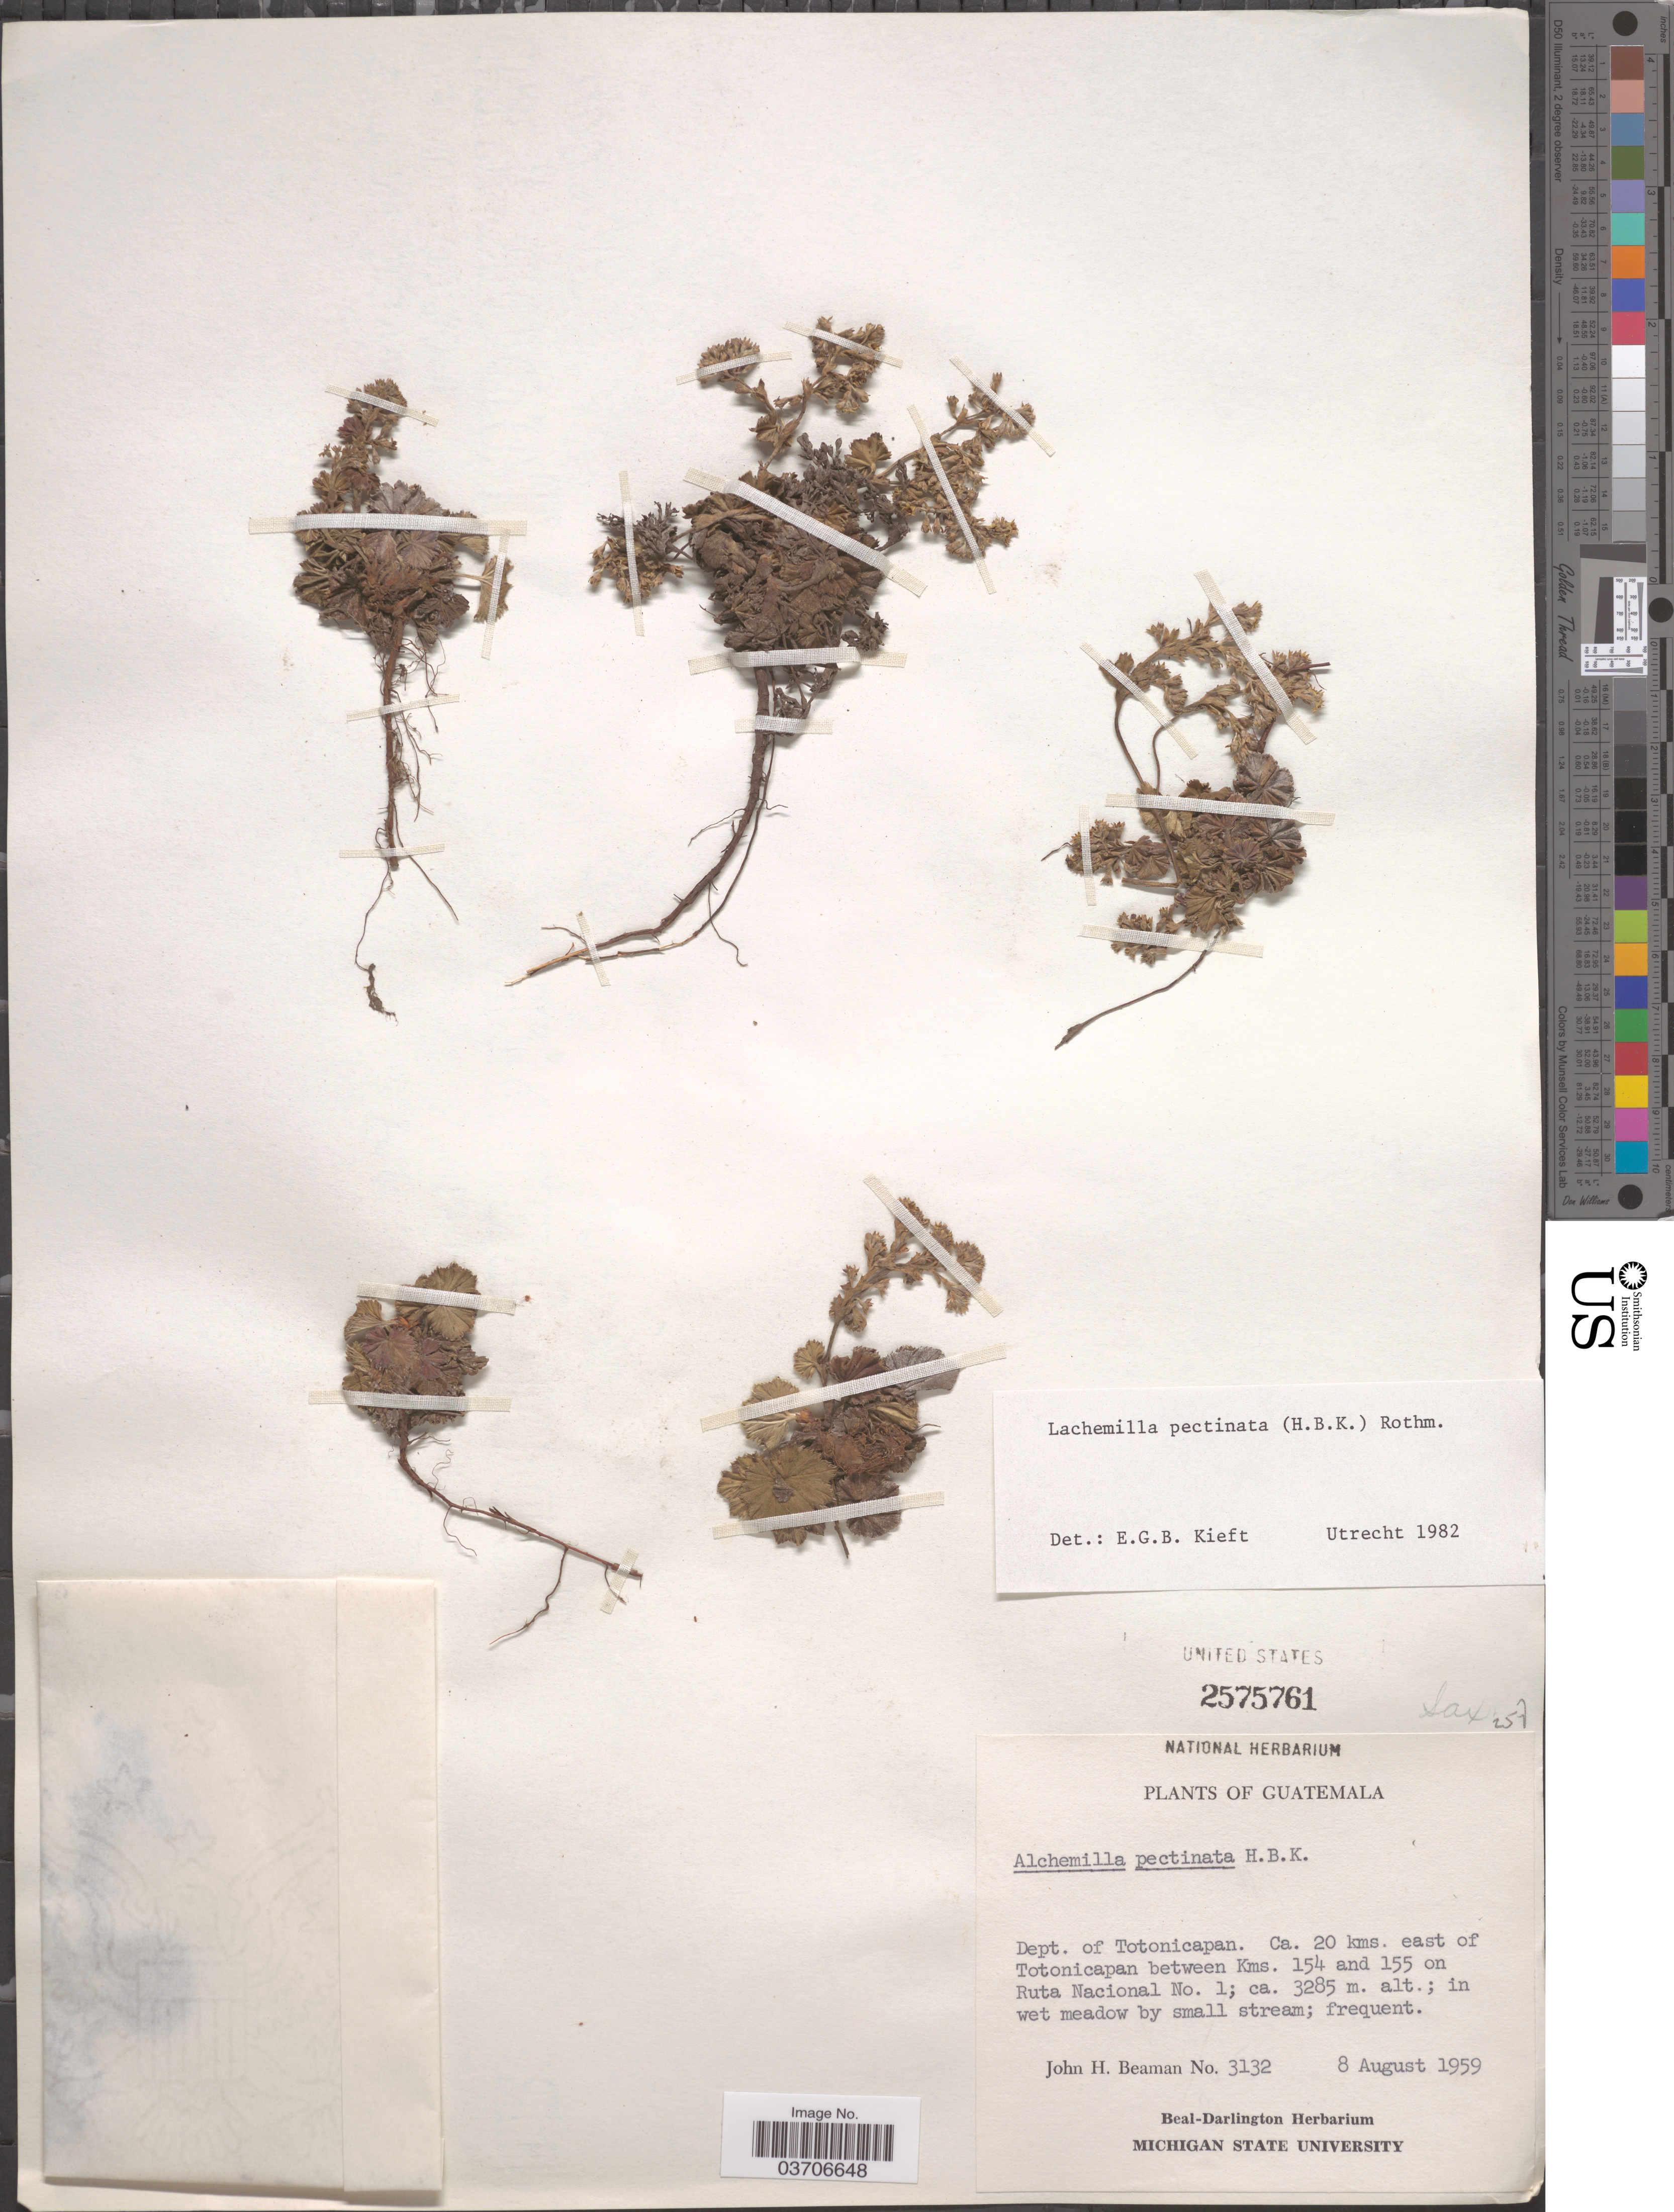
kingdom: Plantae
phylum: Tracheophyta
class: Magnoliopsida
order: Rosales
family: Rosaceae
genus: Lachemilla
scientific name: Lachemilla pectinata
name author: (Kunth) Rothm.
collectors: J. H. Beaman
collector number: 3132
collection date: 1959-08-08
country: Guatemala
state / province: Totonicapan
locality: Dept. of Totonicapan. Ca. 20 kms. east of Totonicapan between Kms. 154 and 155 on Ruta Nacional No. 1.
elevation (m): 3285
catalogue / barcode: US 2575761